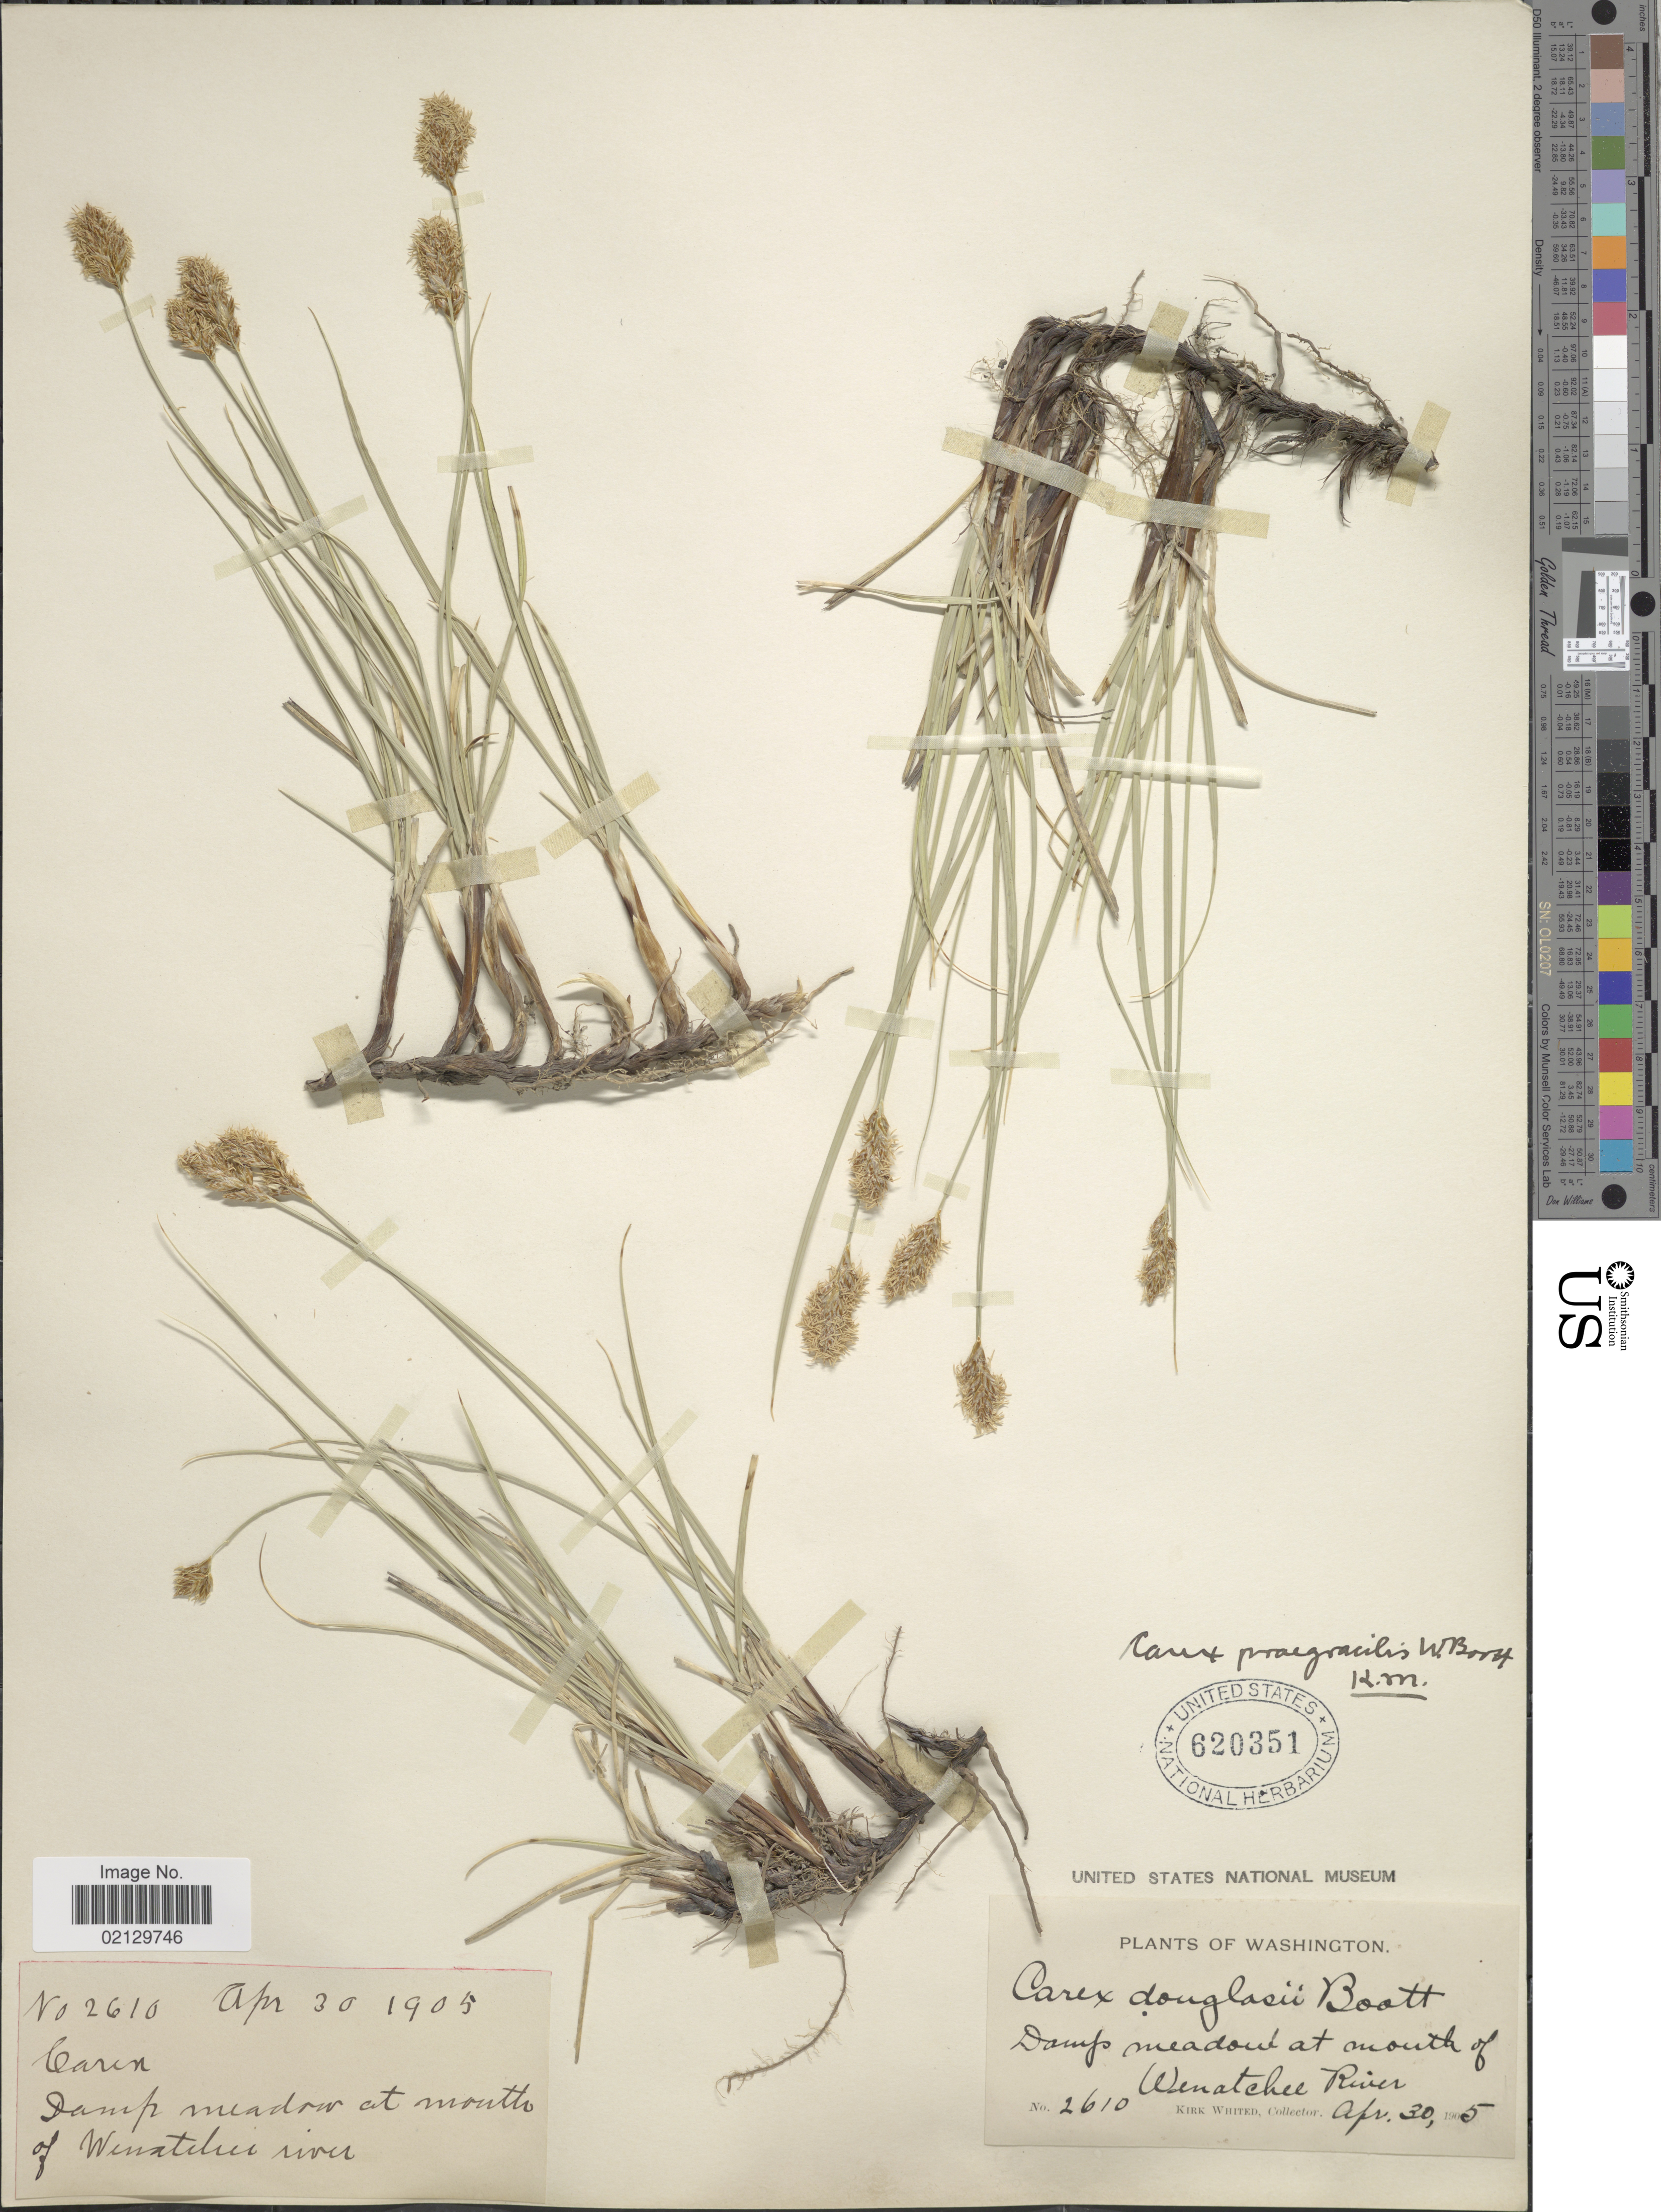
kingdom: Plantae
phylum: Tracheophyta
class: Liliopsida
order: Poales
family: Cyperaceae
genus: Carex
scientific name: Carex praegracilis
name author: W. Boott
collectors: K. Whited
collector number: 2610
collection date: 1905-04-30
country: United States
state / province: Washington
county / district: Chelan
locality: Damp meadow at mouth of Wenatchee River.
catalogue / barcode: US 620351